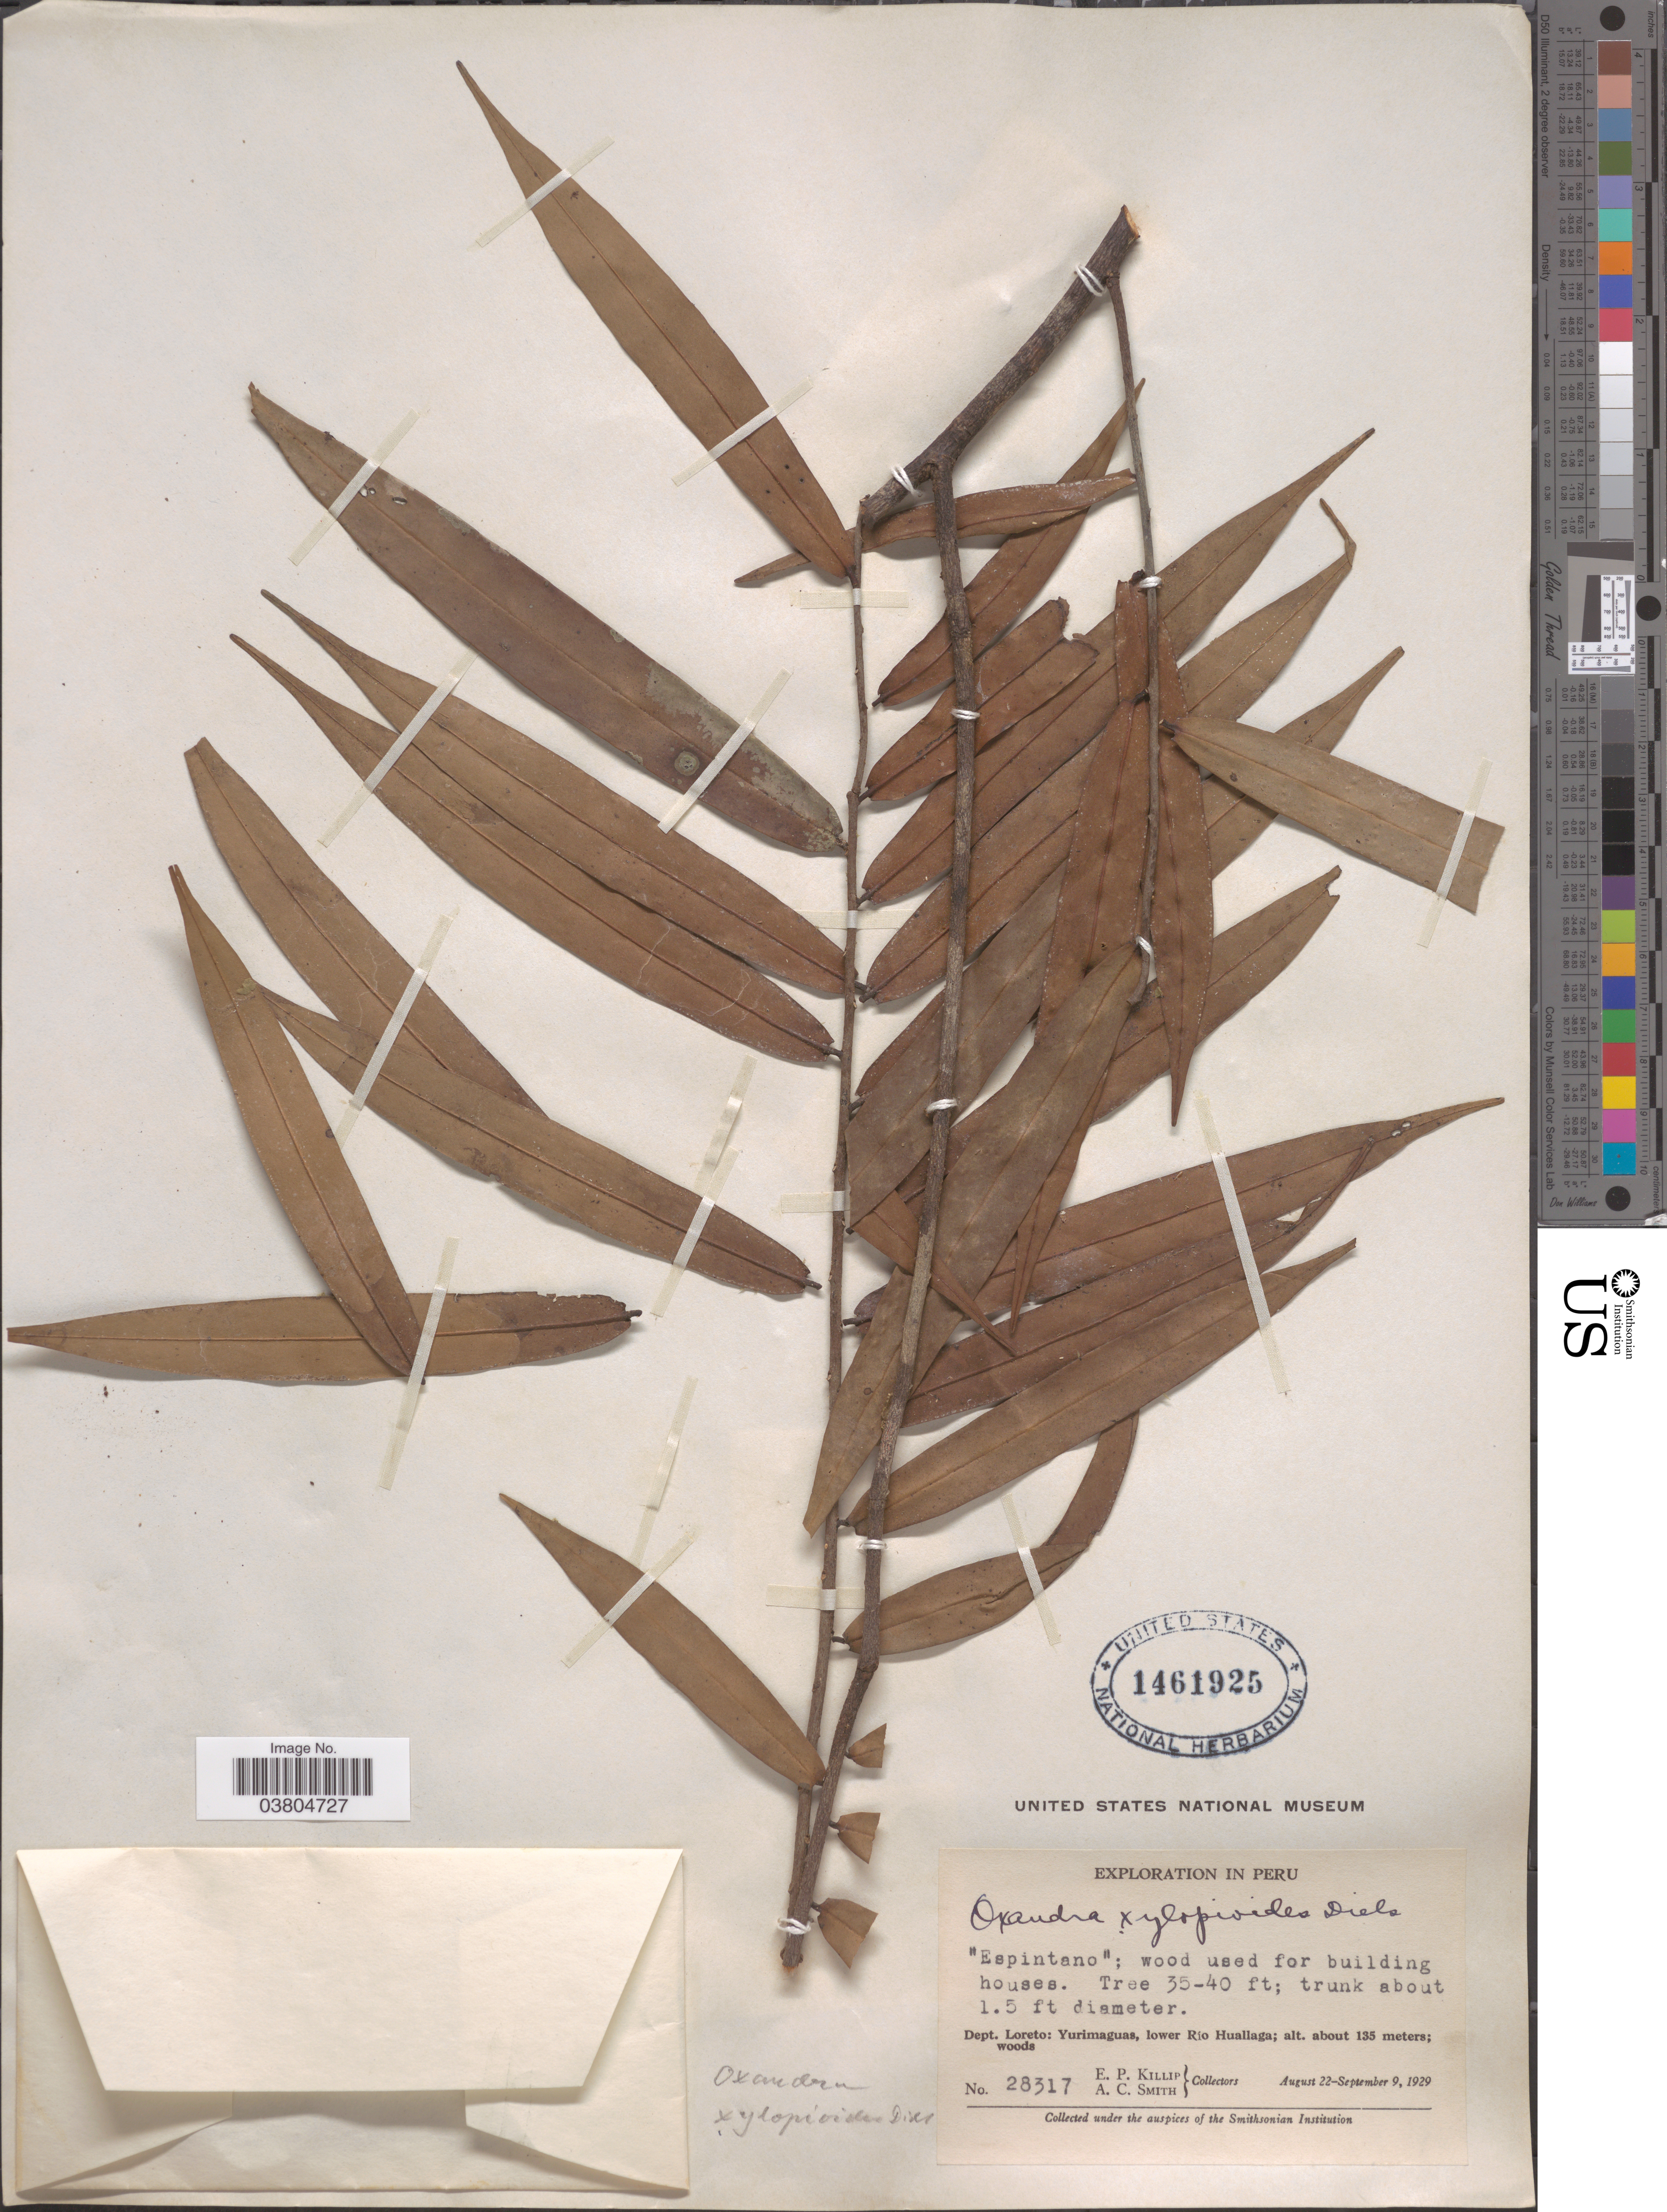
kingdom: Plantae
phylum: Tracheophyta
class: Magnoliopsida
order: Magnoliales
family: Annonaceae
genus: Oxandra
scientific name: Oxandra xylopioides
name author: Diels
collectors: E. P. Killip & A. C. Smith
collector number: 28317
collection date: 1929-08-22/1929-09-09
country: Peru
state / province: Loreto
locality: Dept. Loreto: Yurimaguas, lower Río Huallaga.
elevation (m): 135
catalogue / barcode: US 1461925